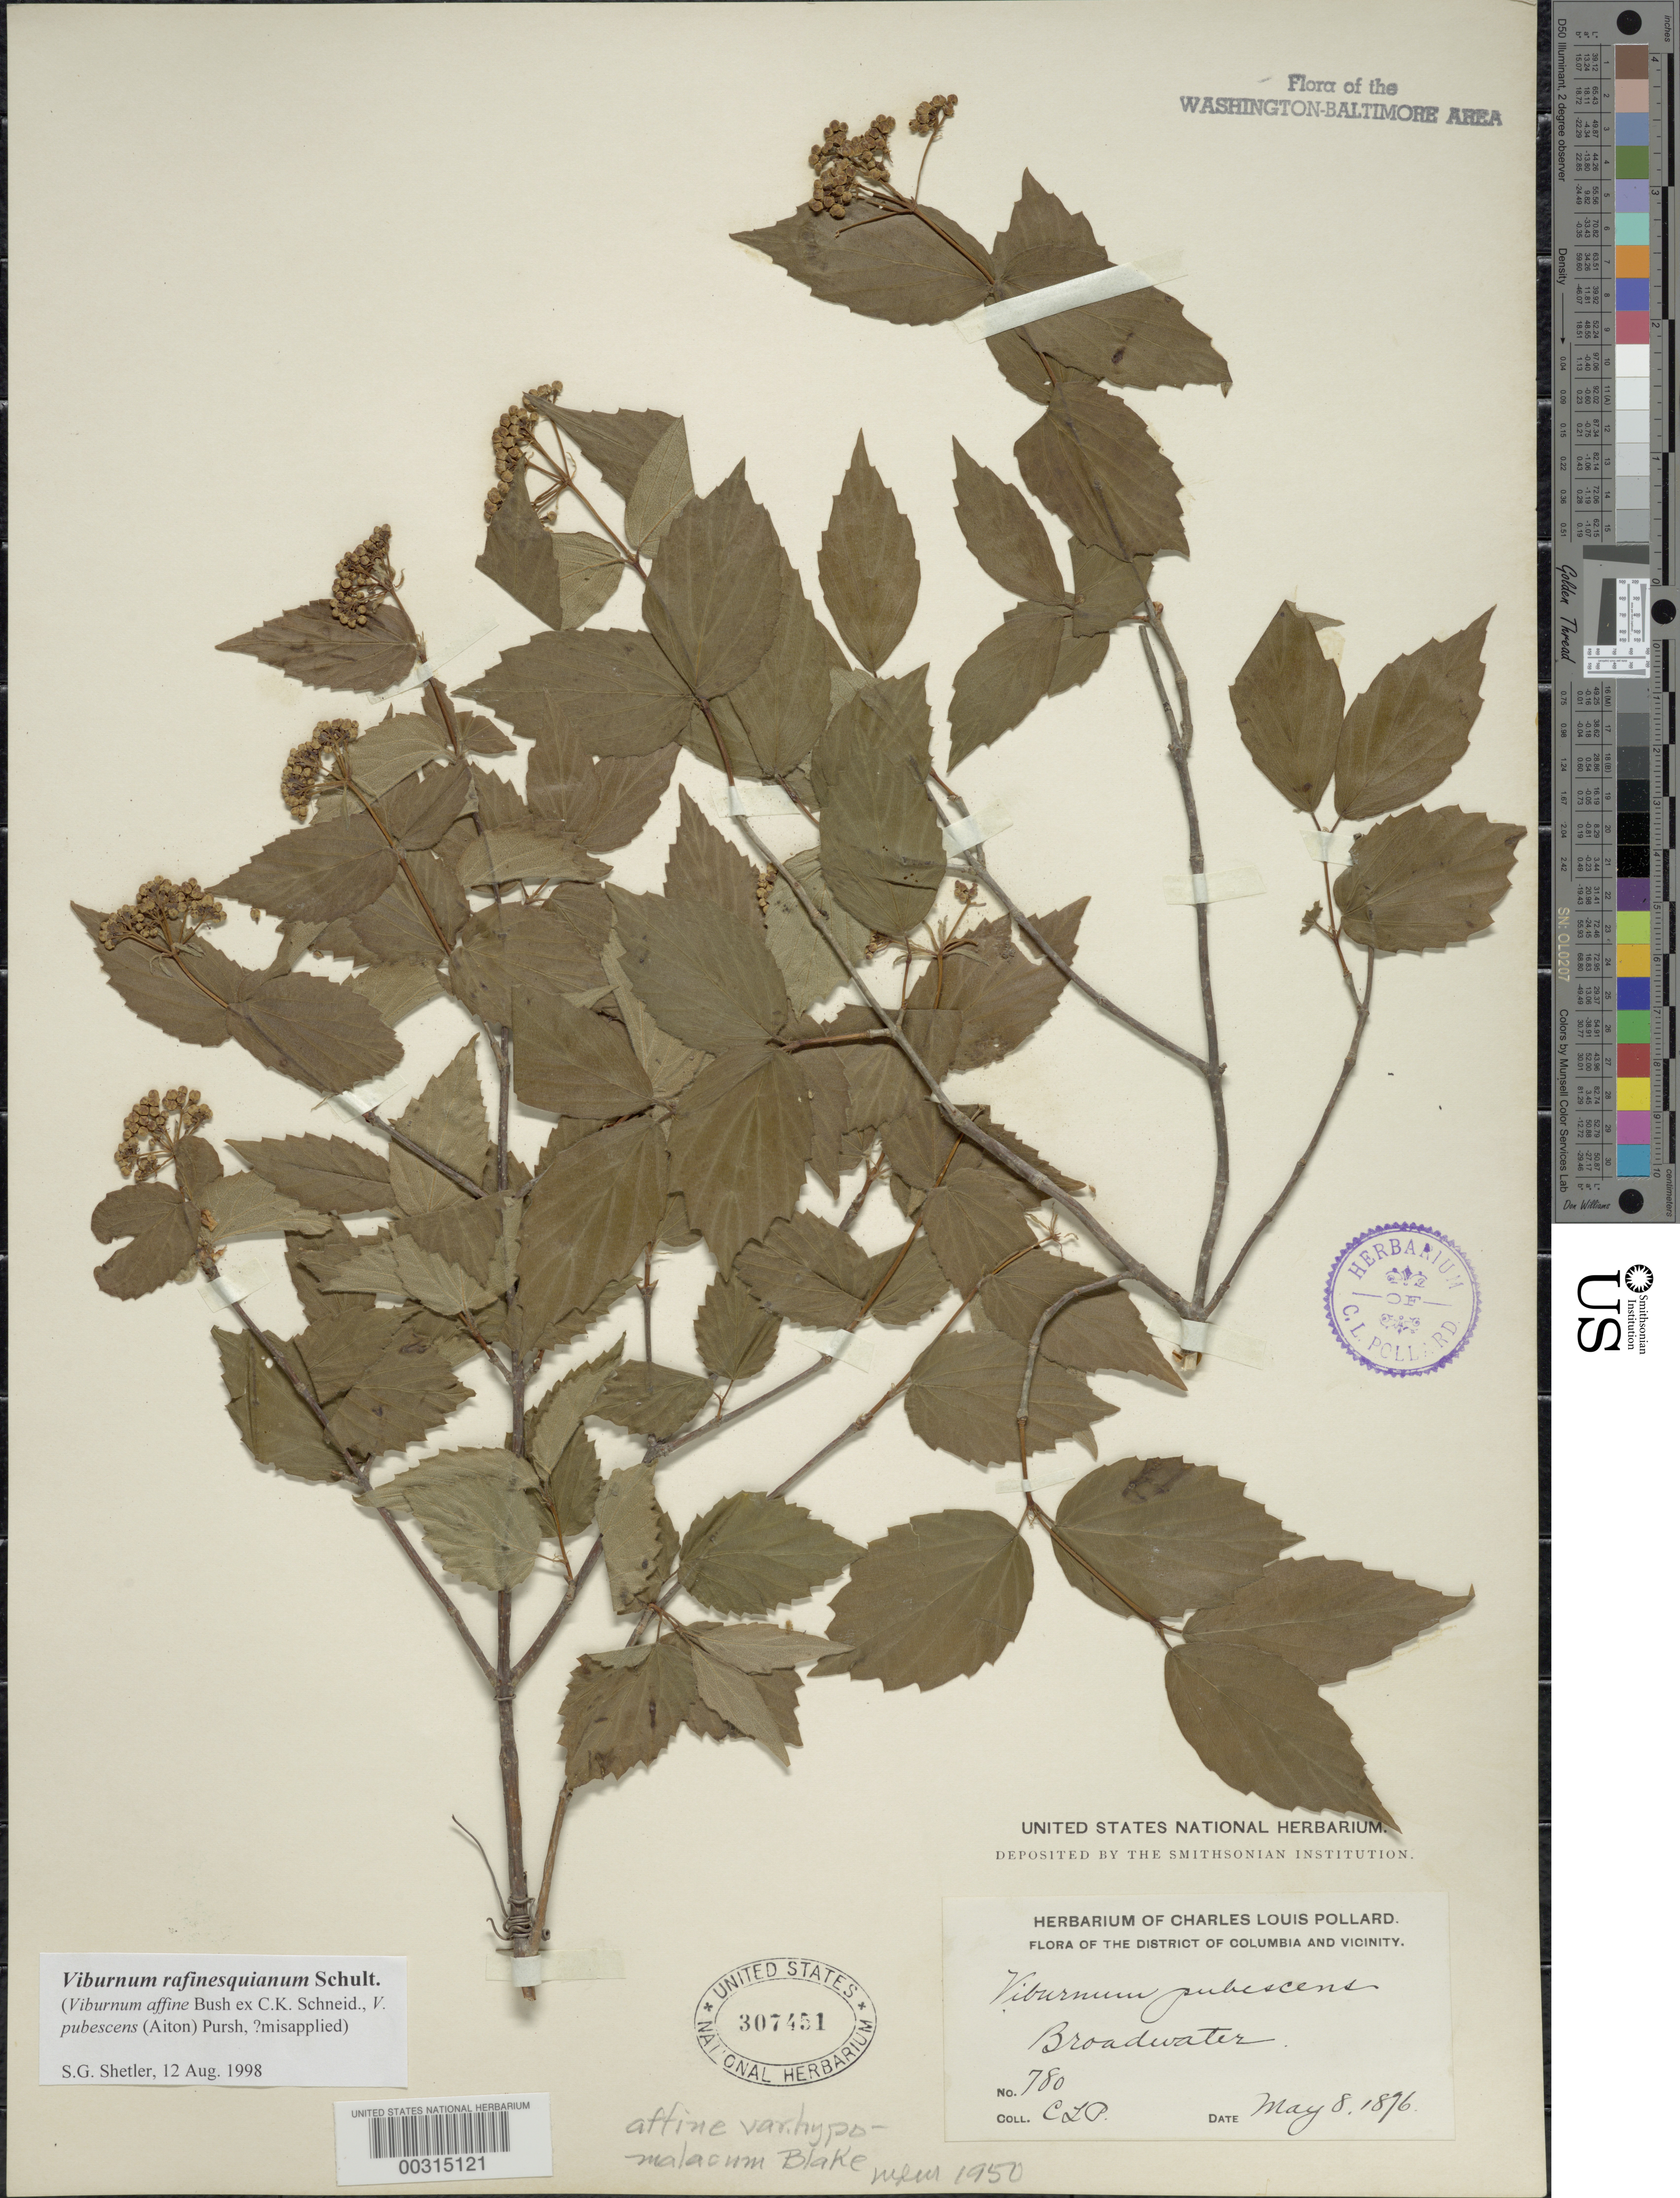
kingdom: Plantae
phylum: Tracheophyta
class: Magnoliopsida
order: Dipsacales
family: Viburnaceae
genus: Viburnum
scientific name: Viburnum rafinesqueanum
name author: Schult.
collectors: C. L. Pollard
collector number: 780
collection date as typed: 08 May 1876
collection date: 1876-05-08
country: United States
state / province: Maryland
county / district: Montgomery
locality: Broadwater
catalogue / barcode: US 307451